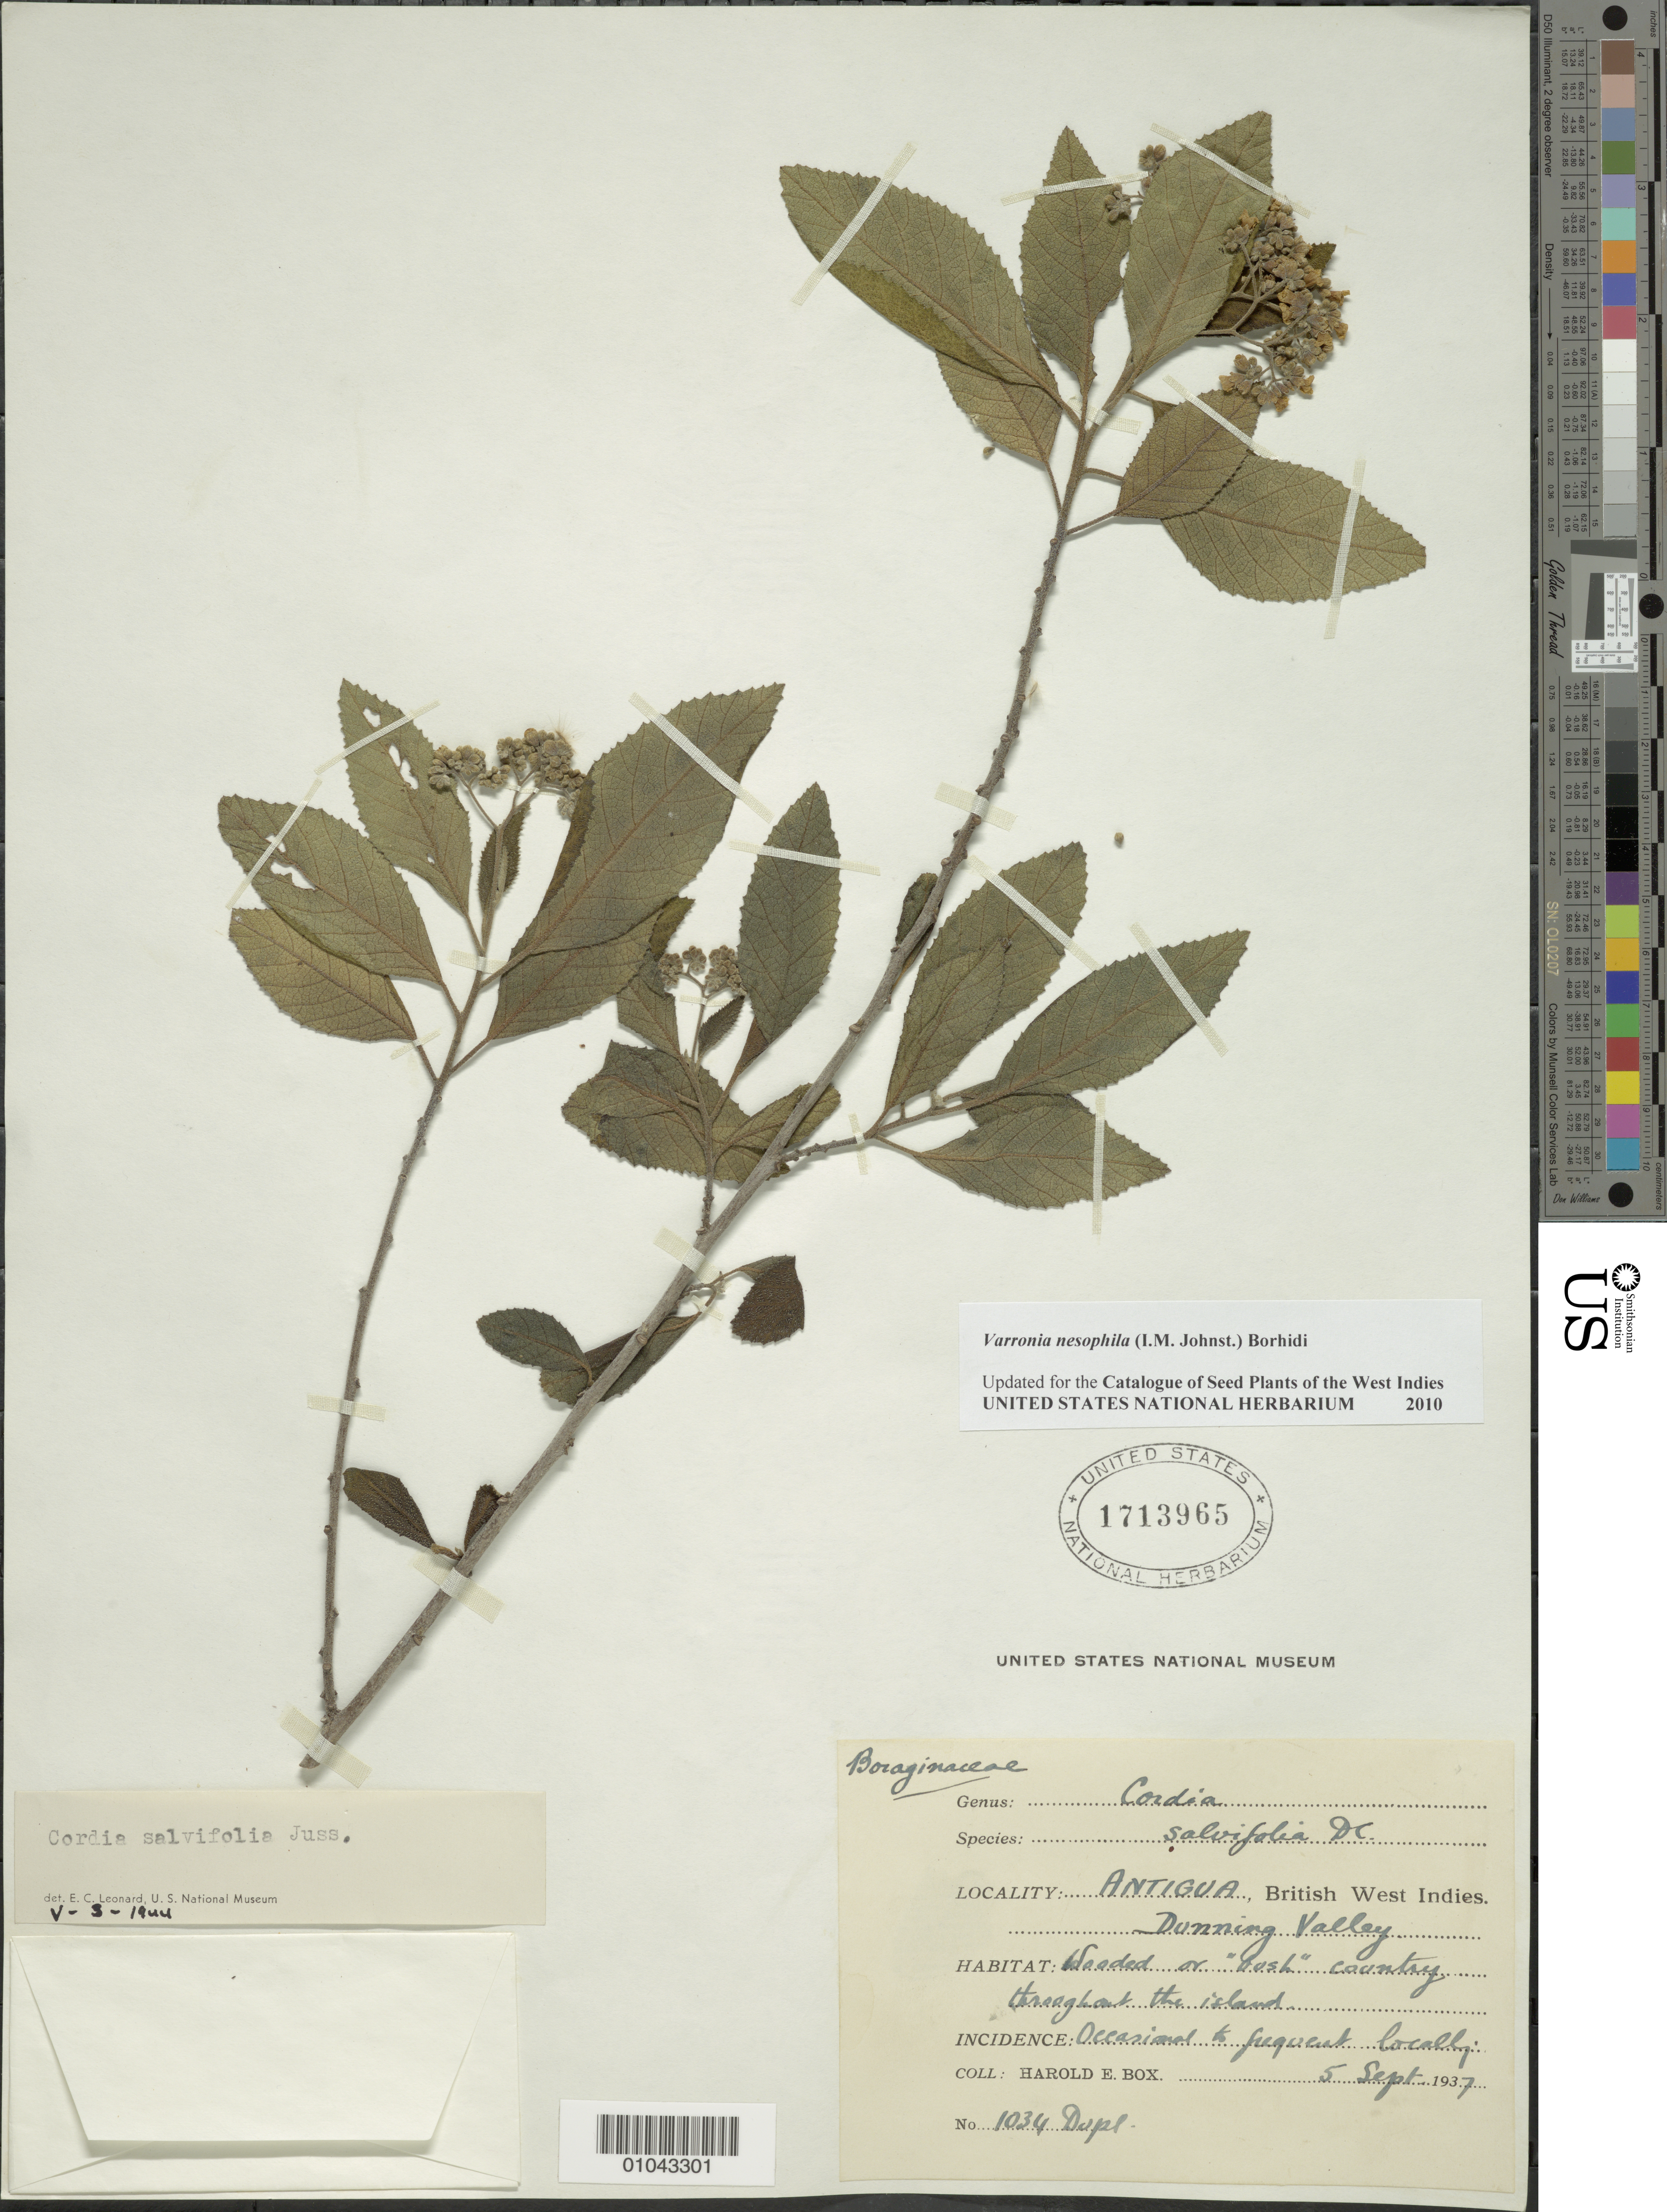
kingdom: Plantae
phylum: Tracheophyta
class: Magnoliopsida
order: Boraginales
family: Cordiaceae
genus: Varronia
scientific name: Varronia nesophila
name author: (I.M. Johnst.) Borhidi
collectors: H. E. Box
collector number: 1034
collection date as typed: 05 Sep 1937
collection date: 1937-09-05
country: Antigua and Barbuda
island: Antigua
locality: Dunning Valley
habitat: Wooded or "bush" country throughout the island; occasional to frequent locally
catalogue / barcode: US 1713965